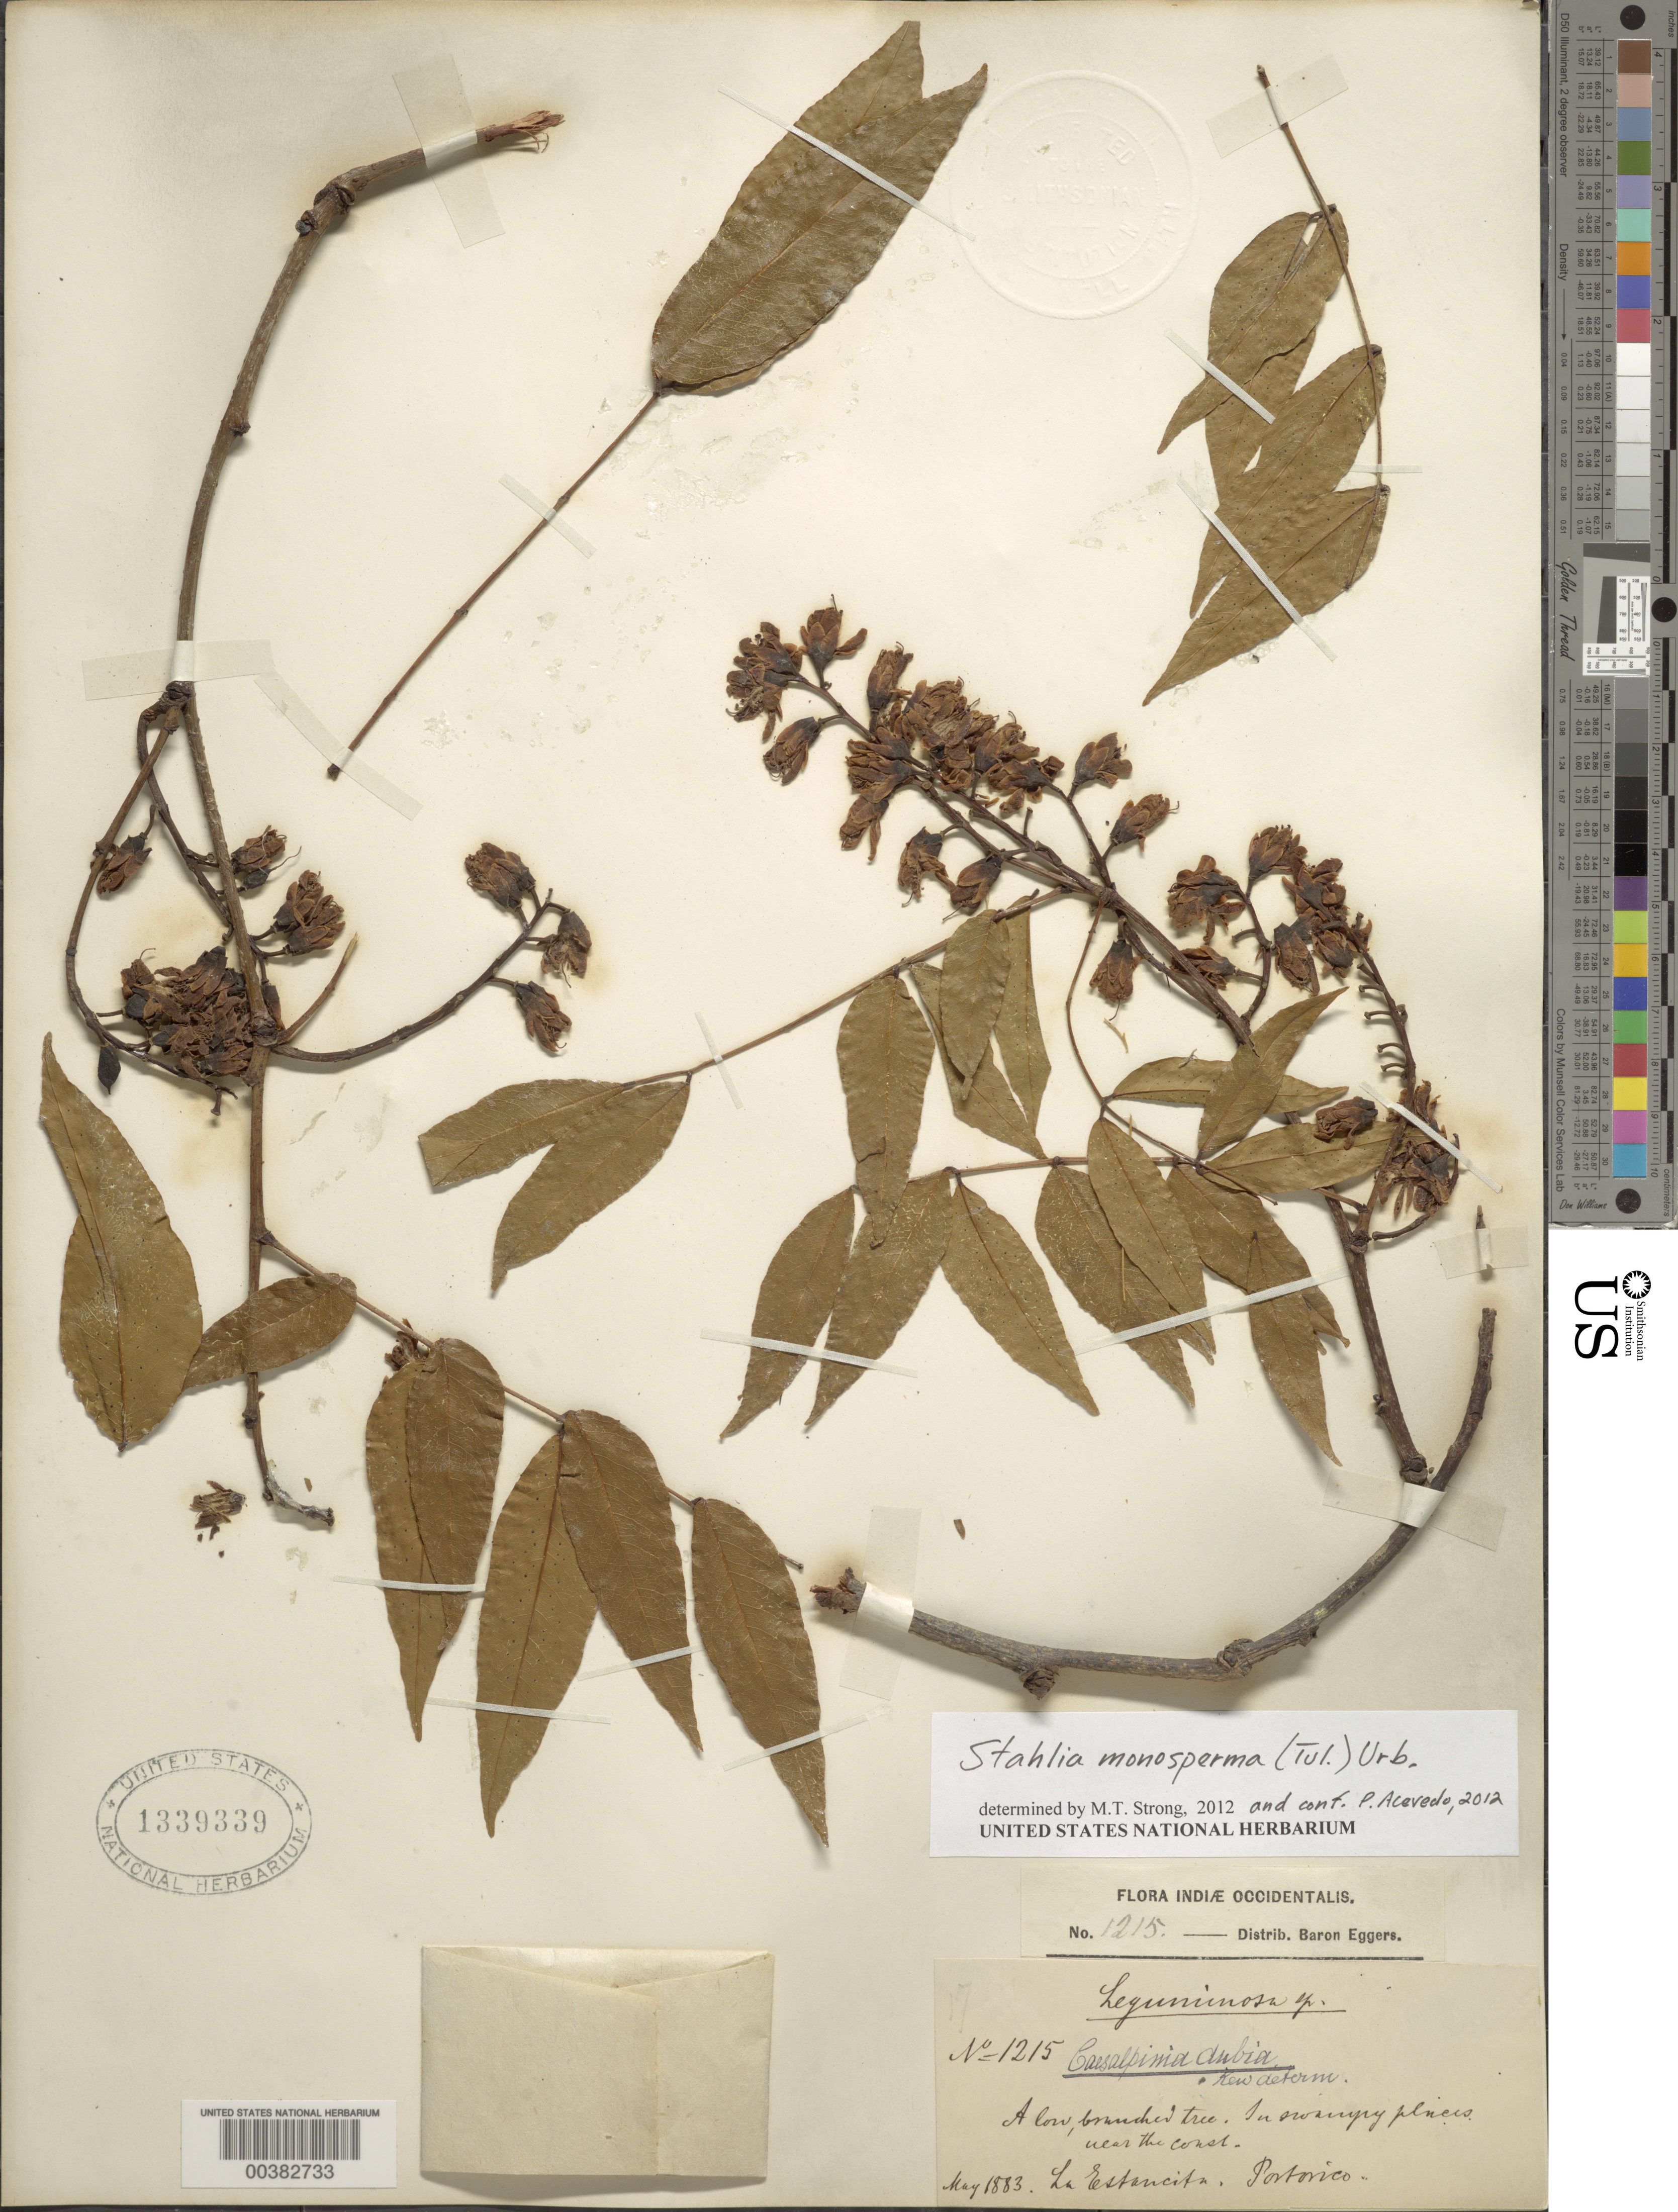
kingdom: Plantae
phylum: Tracheophyta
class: Magnoliopsida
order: Fabales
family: Fabaceae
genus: Libidibia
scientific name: Libidibia monosperma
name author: (Tul.) Gagnon & G.P. Lewis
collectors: H. F. A. von Eggers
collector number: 1215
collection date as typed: May 1883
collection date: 1883-05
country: Puerto Rico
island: Greater Antilles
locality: La Estancita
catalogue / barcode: US 1339339